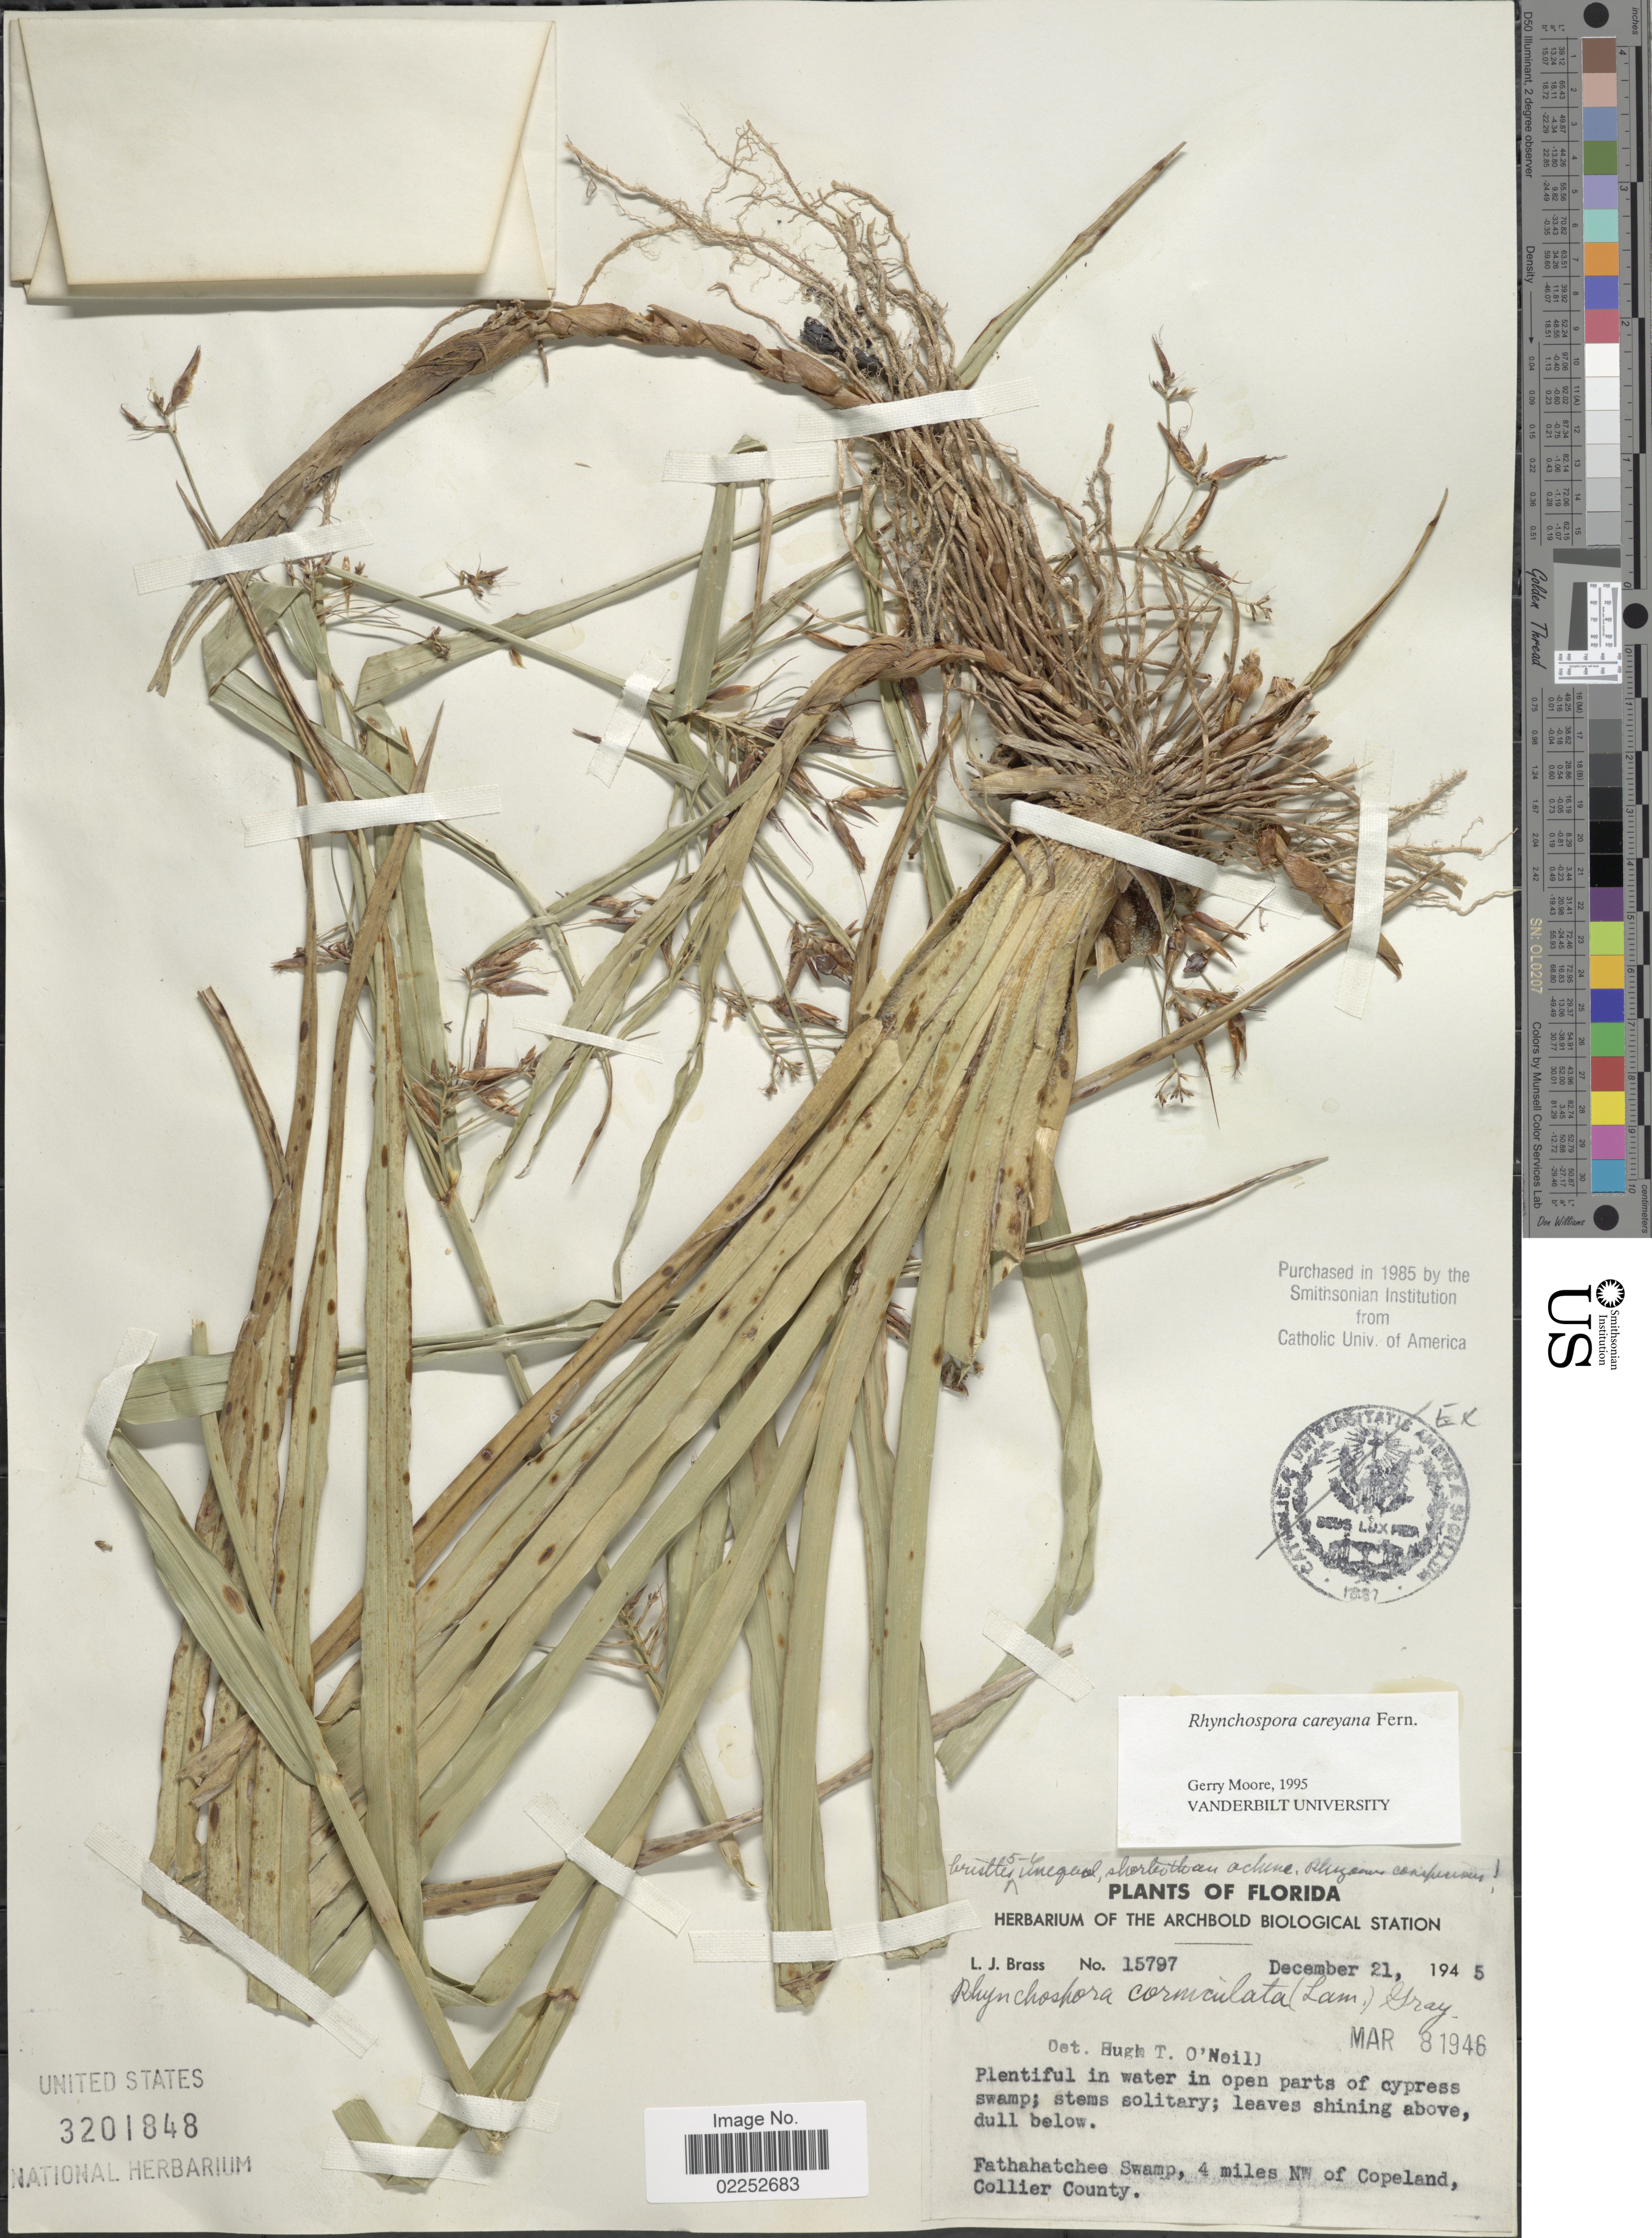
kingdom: Plantae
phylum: Tracheophyta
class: Liliopsida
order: Poales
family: Cyperaceae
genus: Rhynchospora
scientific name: Rhynchospora careyana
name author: Fernald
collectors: L. J. Brass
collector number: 15797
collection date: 1945-12-21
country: United States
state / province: Florida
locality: Fathahatchee Swamp, 4 miles NW of Copeland, Collier County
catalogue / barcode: US 3201848